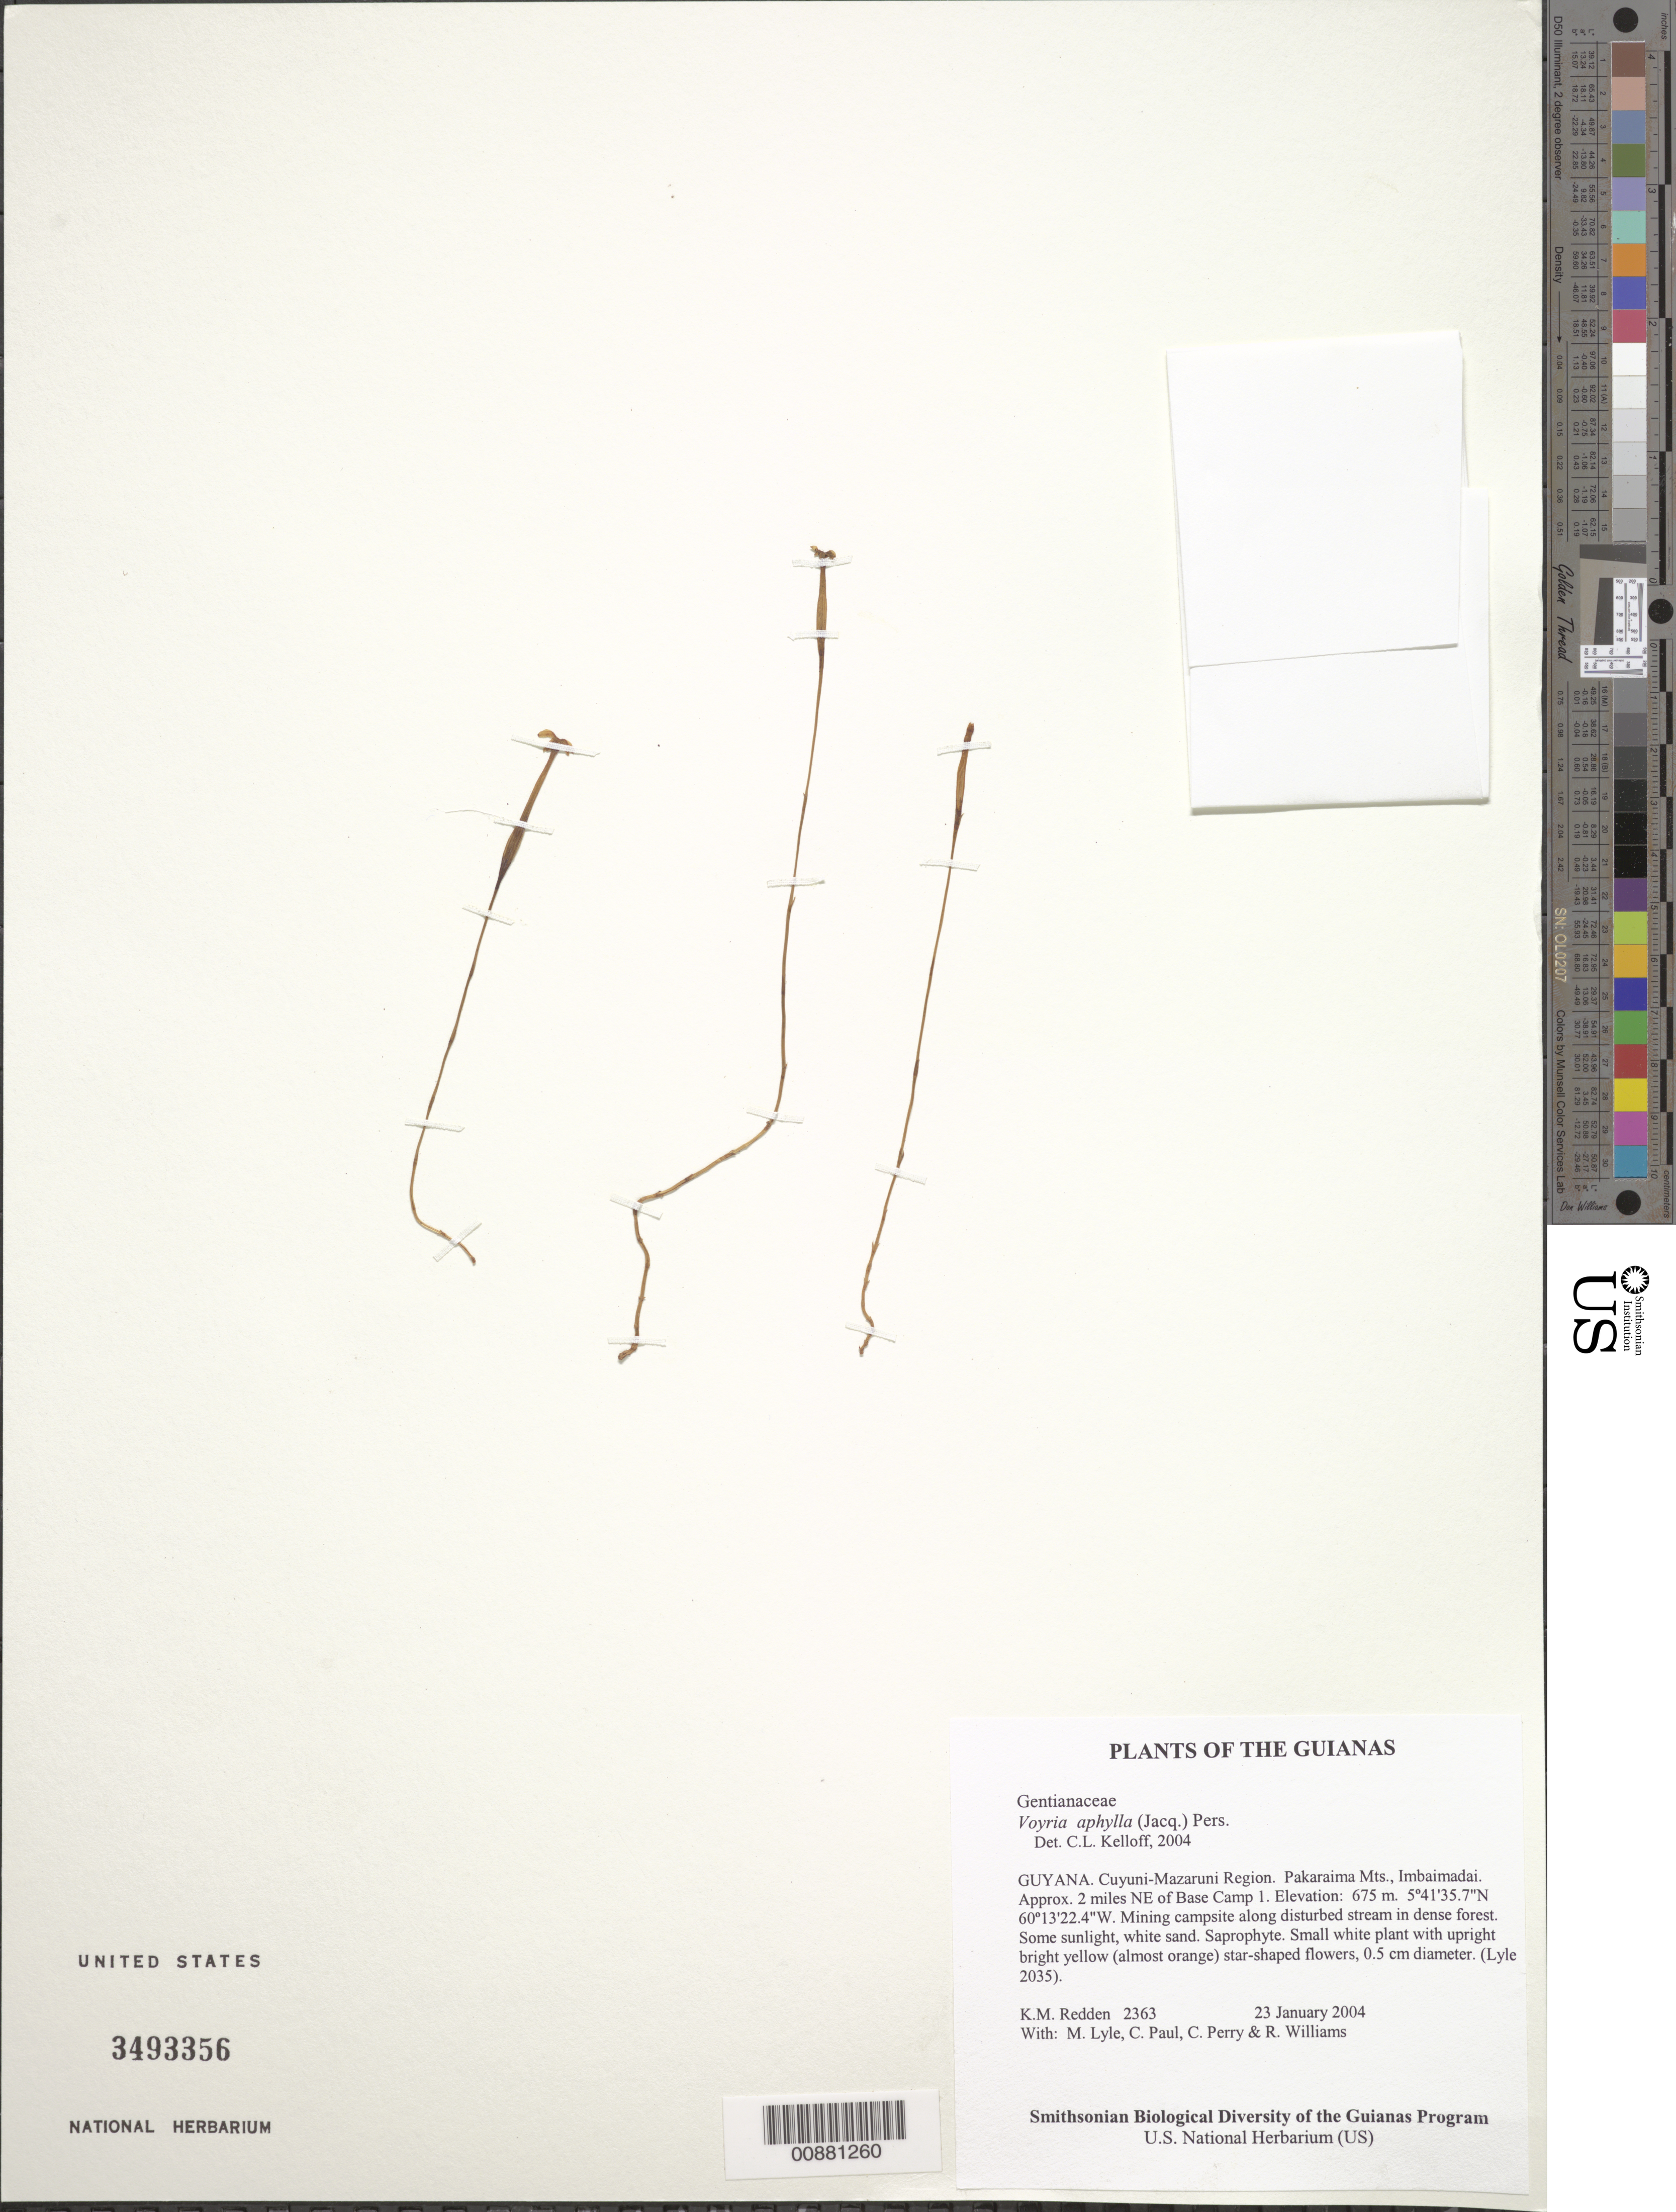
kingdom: Plantae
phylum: Tracheophyta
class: Magnoliopsida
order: Gentianales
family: Gentianaceae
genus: Voyria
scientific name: Voyria aphylla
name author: (Jacq.) Pers.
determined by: Kelloff, Carol L., (US), Smithsonian Institution - National Museum of Natural History (UNITED STATES)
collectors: K. M. Redden, M. Lyle, C. Paul, C. Perry & R. Williams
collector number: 2363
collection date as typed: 23 January 2004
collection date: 2004-01-23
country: Guyana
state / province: Cuyuni-Mazaruni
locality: Pakaraima Mts., Imbaimadai. Approx. 2 miles NE of Base Camp 1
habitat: Mining campsite along disturbed stream in dense forest. Some sunlight, white sand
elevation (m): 675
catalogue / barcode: US 3493356